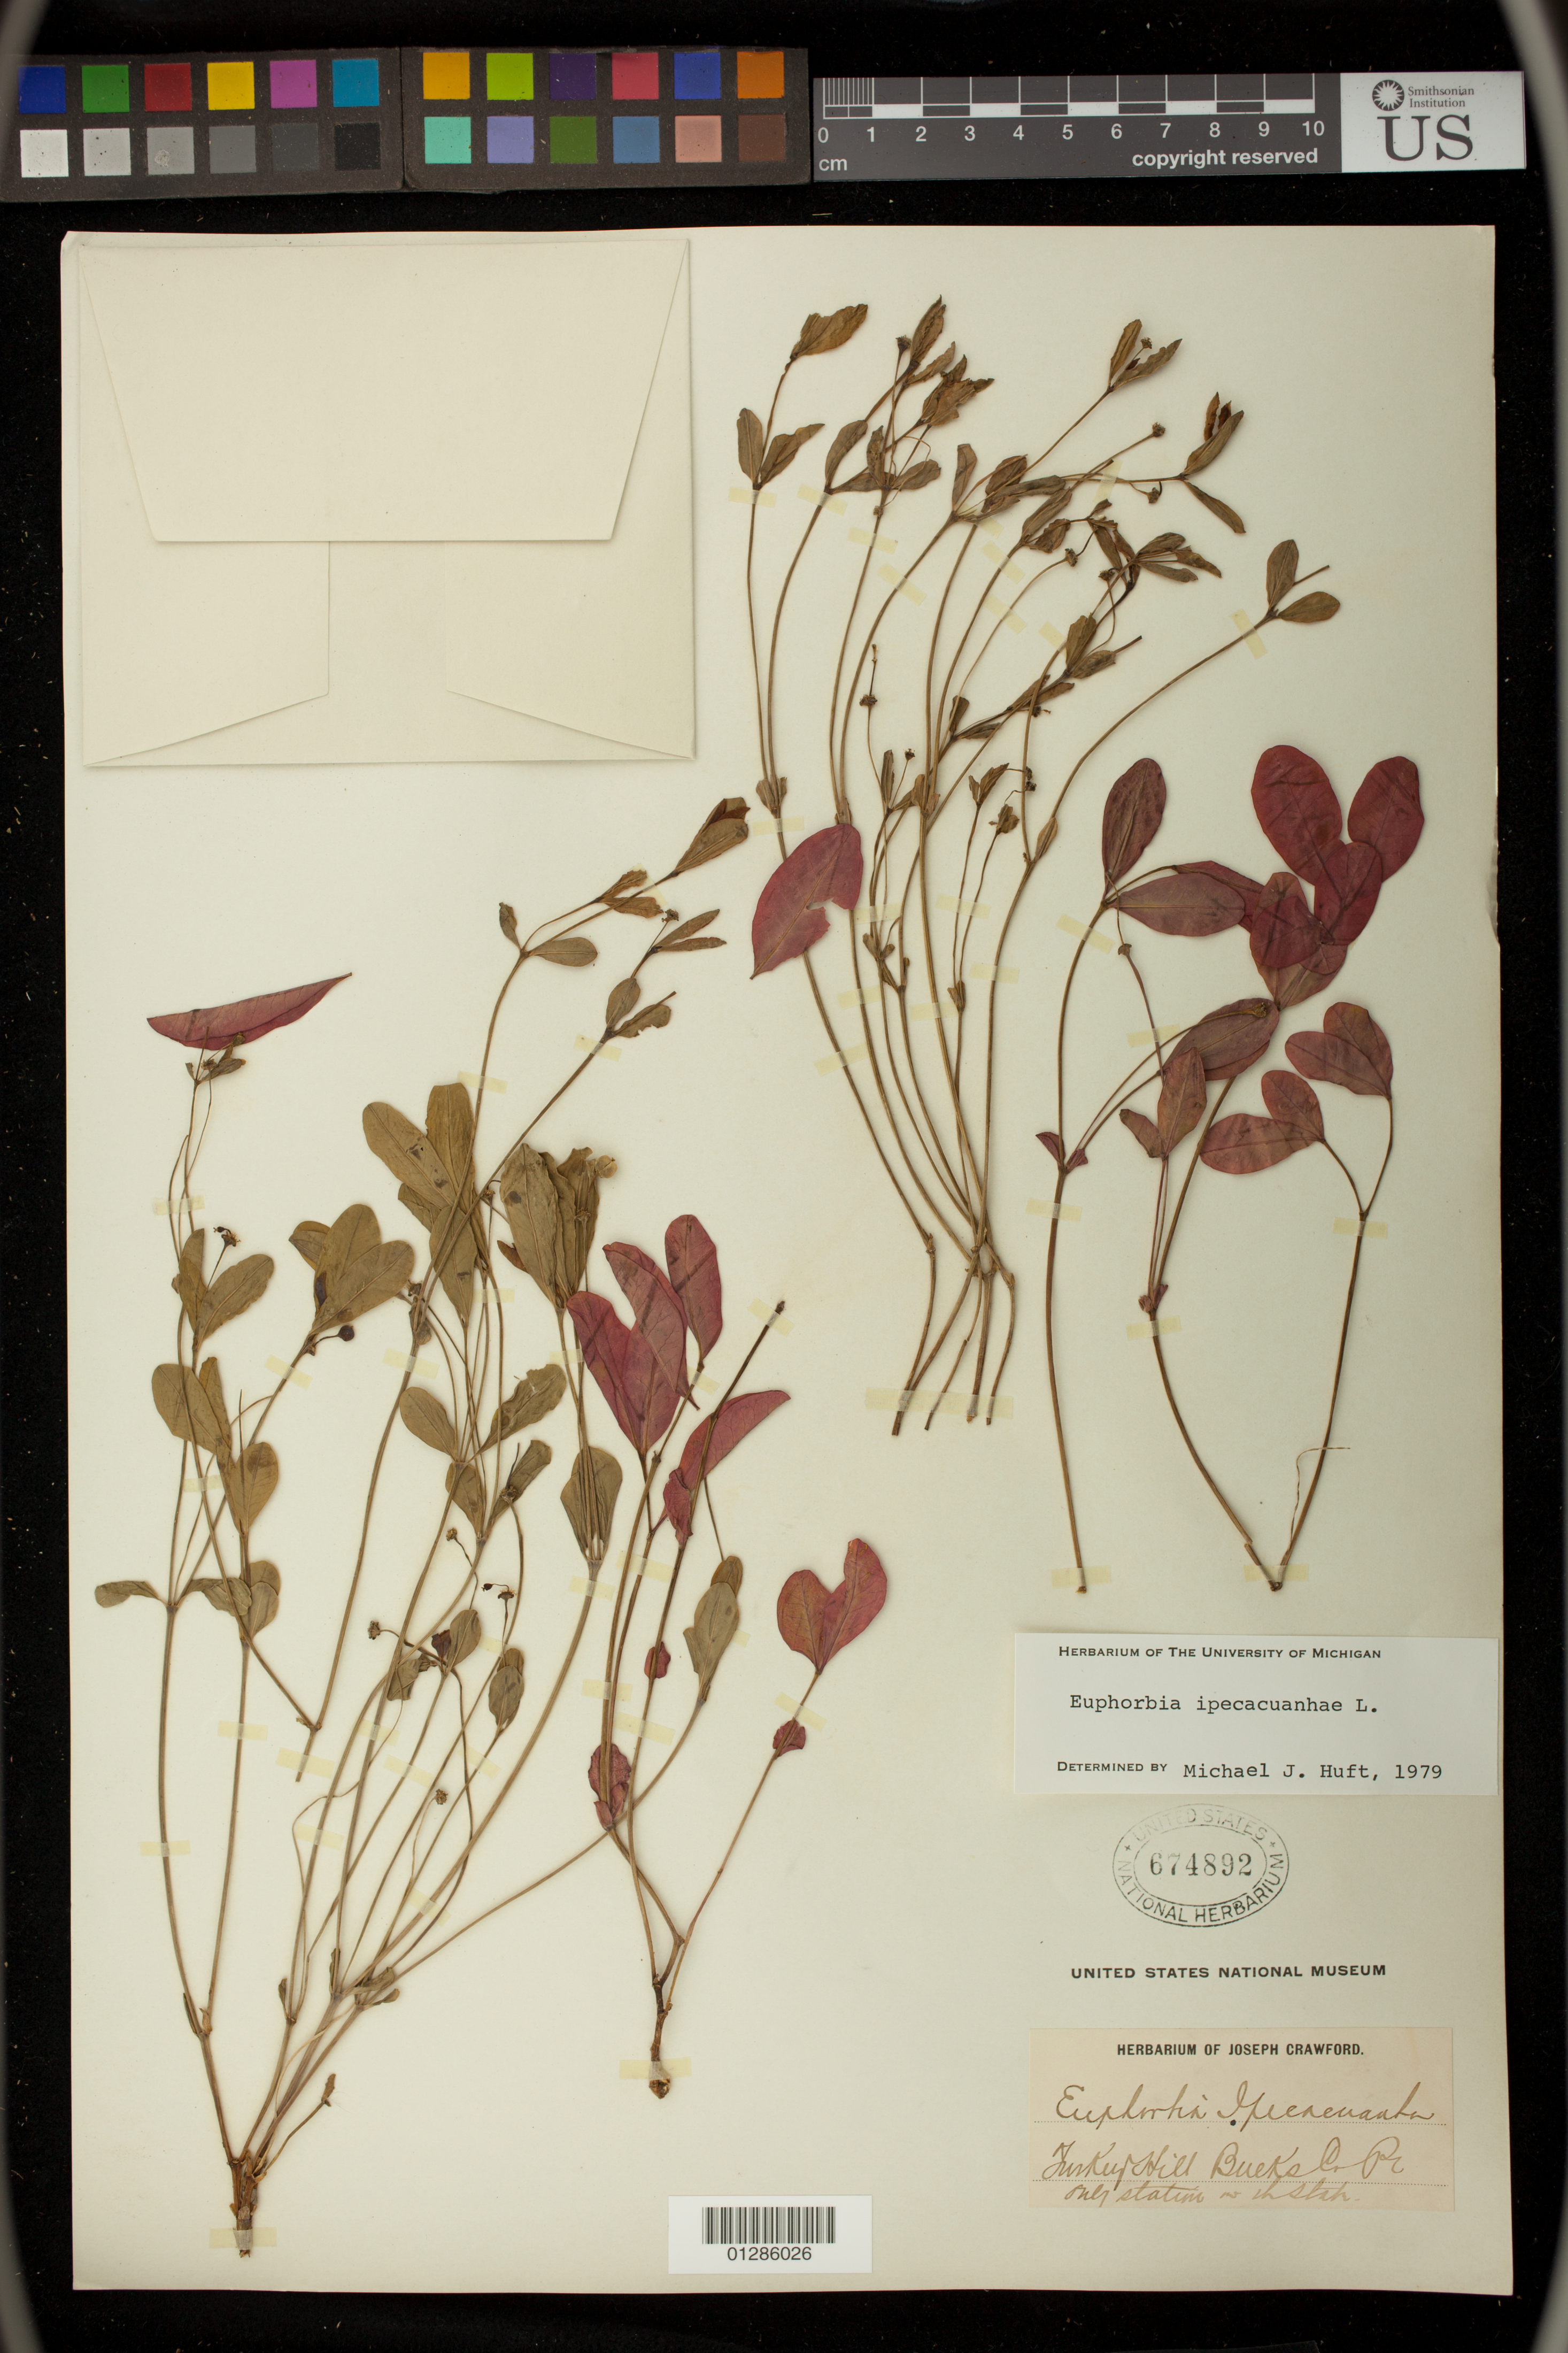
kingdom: Plantae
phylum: Tracheophyta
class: Magnoliopsida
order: Malpighiales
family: Euphorbiaceae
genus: Euphorbia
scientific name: Euphorbia ipecacuanhae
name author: L.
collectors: J. Crawford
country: United States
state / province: Pennsylvania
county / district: Bucks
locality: Turkey Hill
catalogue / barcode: US 674892